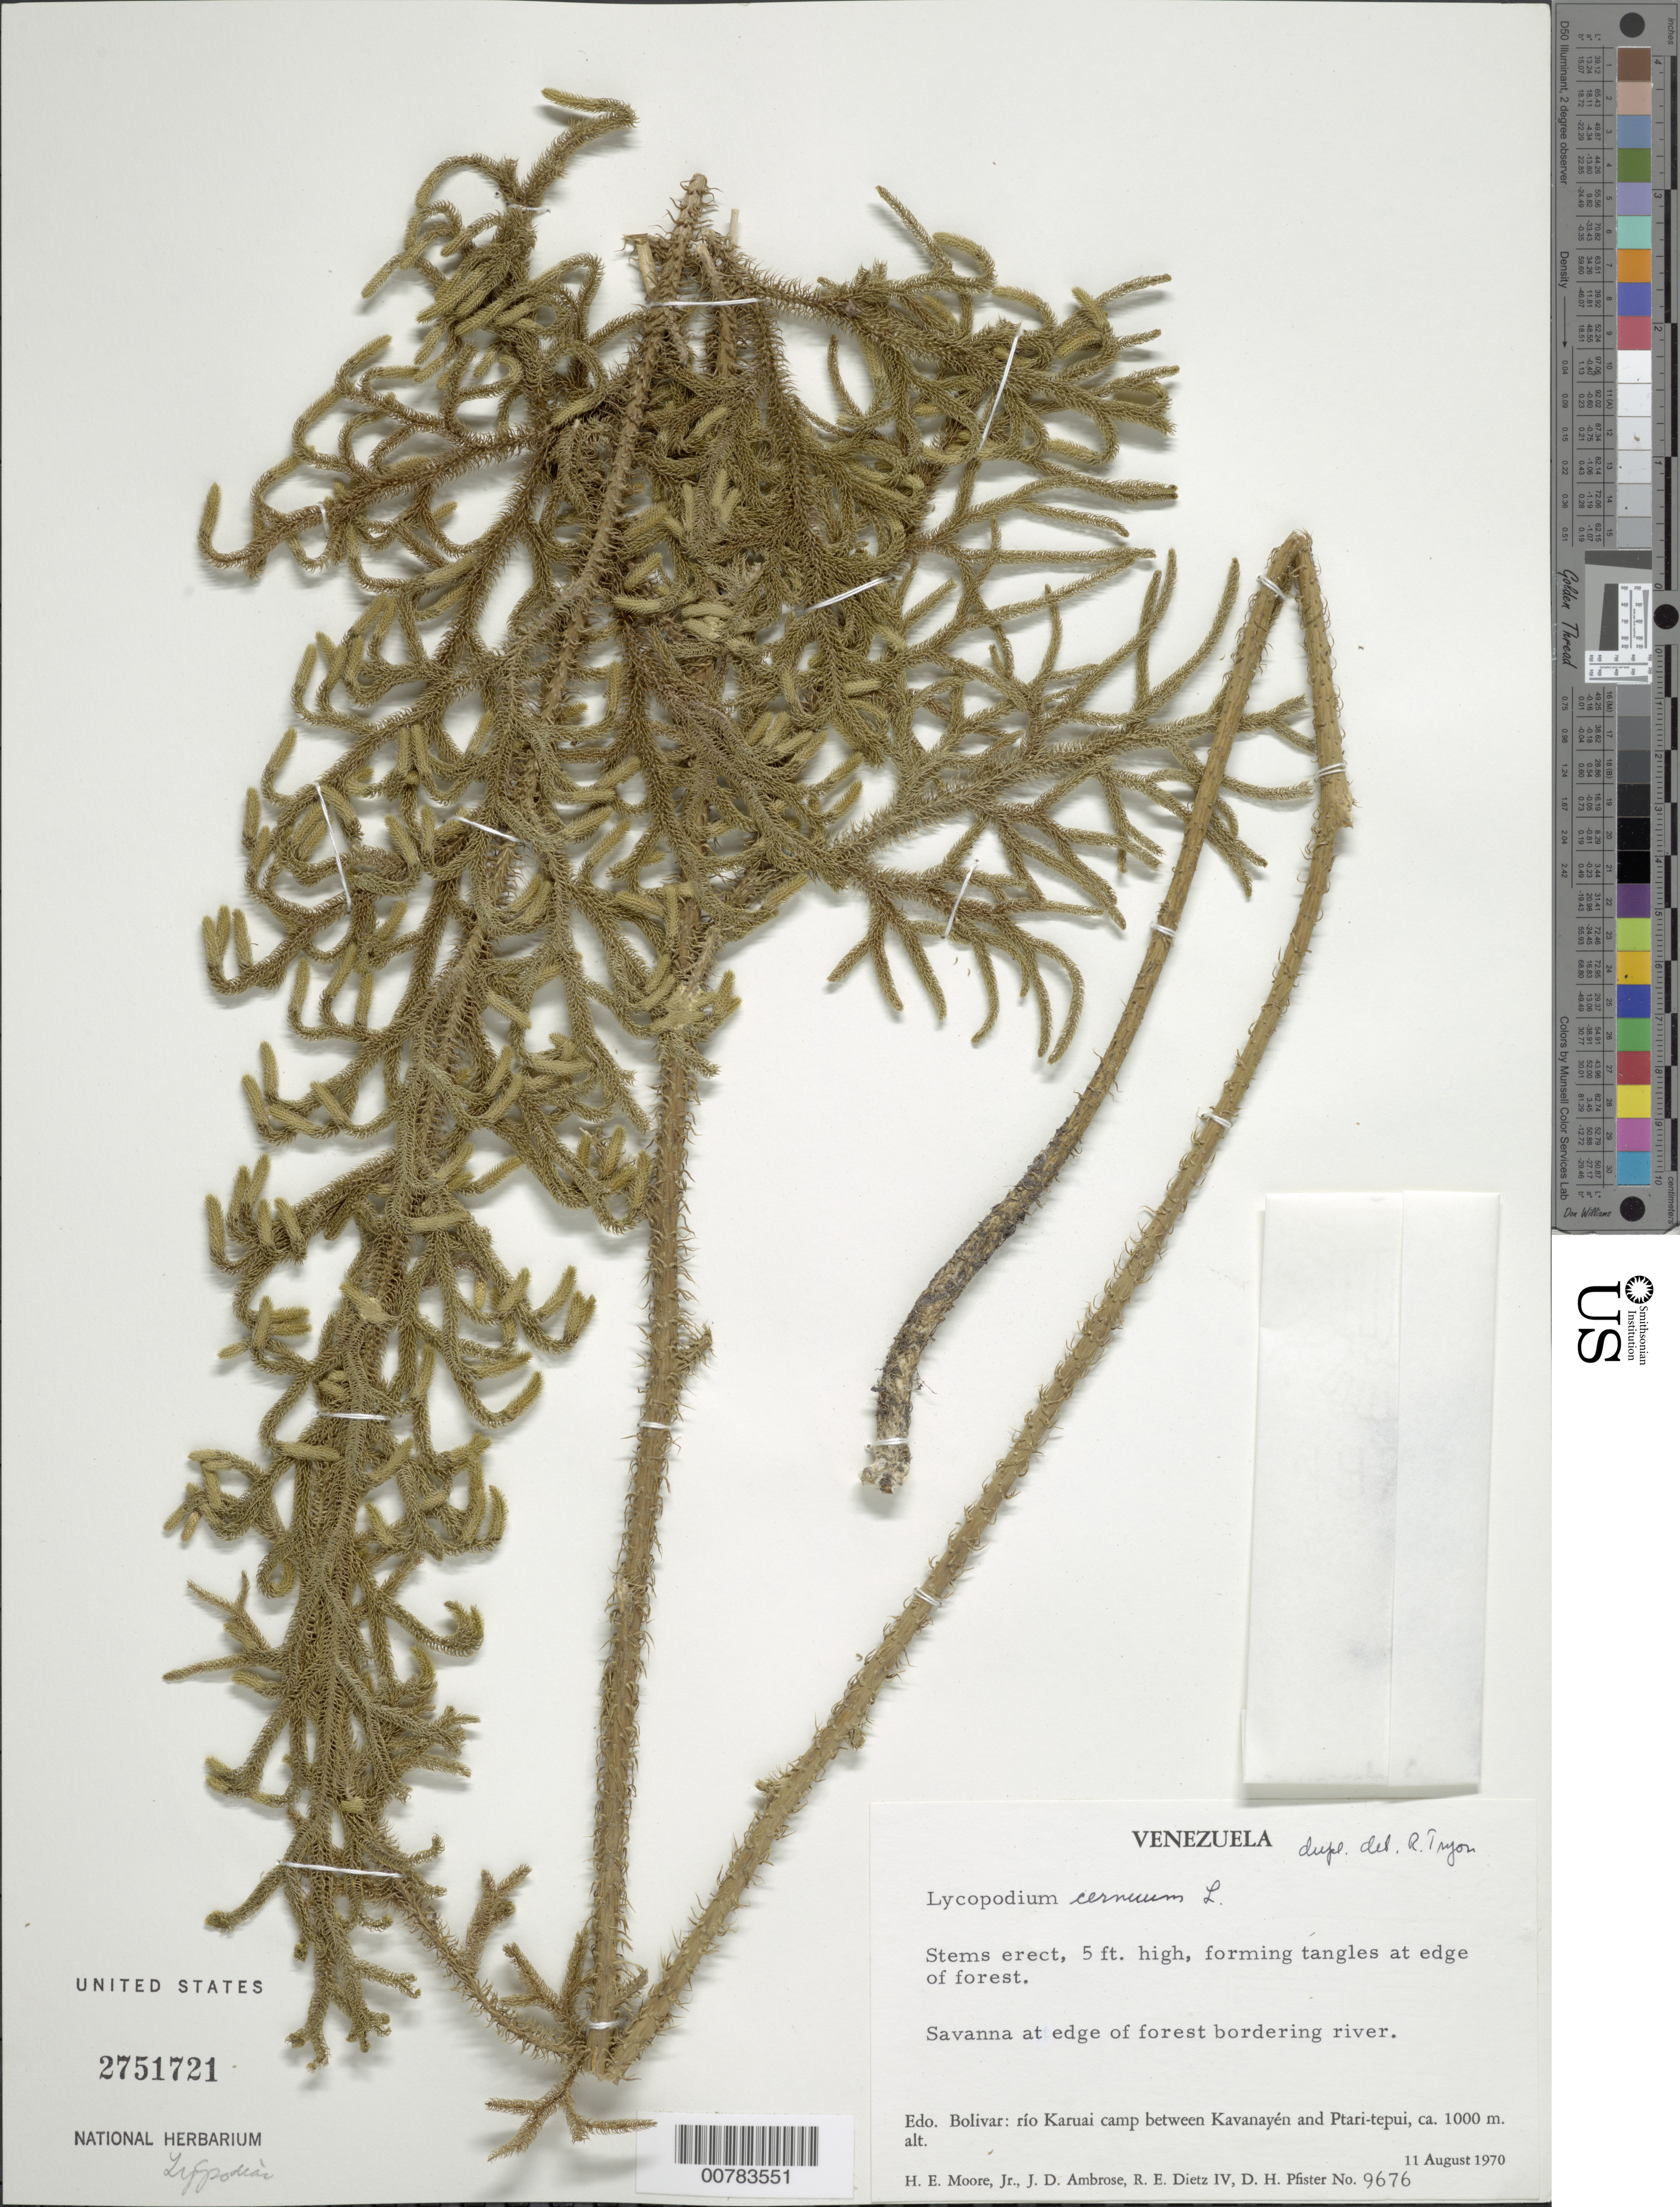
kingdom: Plantae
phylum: Tracheophyta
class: Lycopodiopsida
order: Lycopodiales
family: Lycopodiaceae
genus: Palhinhaea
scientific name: Palhinhaea camporum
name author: (B. Øllg. & P.G. Windisch) Holub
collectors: H. E. Moore, J. D. Ambrose, R. Dietz & D. H. Pfister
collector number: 9676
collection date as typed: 11-Aug-70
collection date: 1970-08-11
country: Venezuela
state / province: Bolívar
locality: Río Karuai, camp between Kavanayén and Ptari-tepuí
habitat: Savanna at edge of forest bordering river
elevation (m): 1000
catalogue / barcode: US 2751721